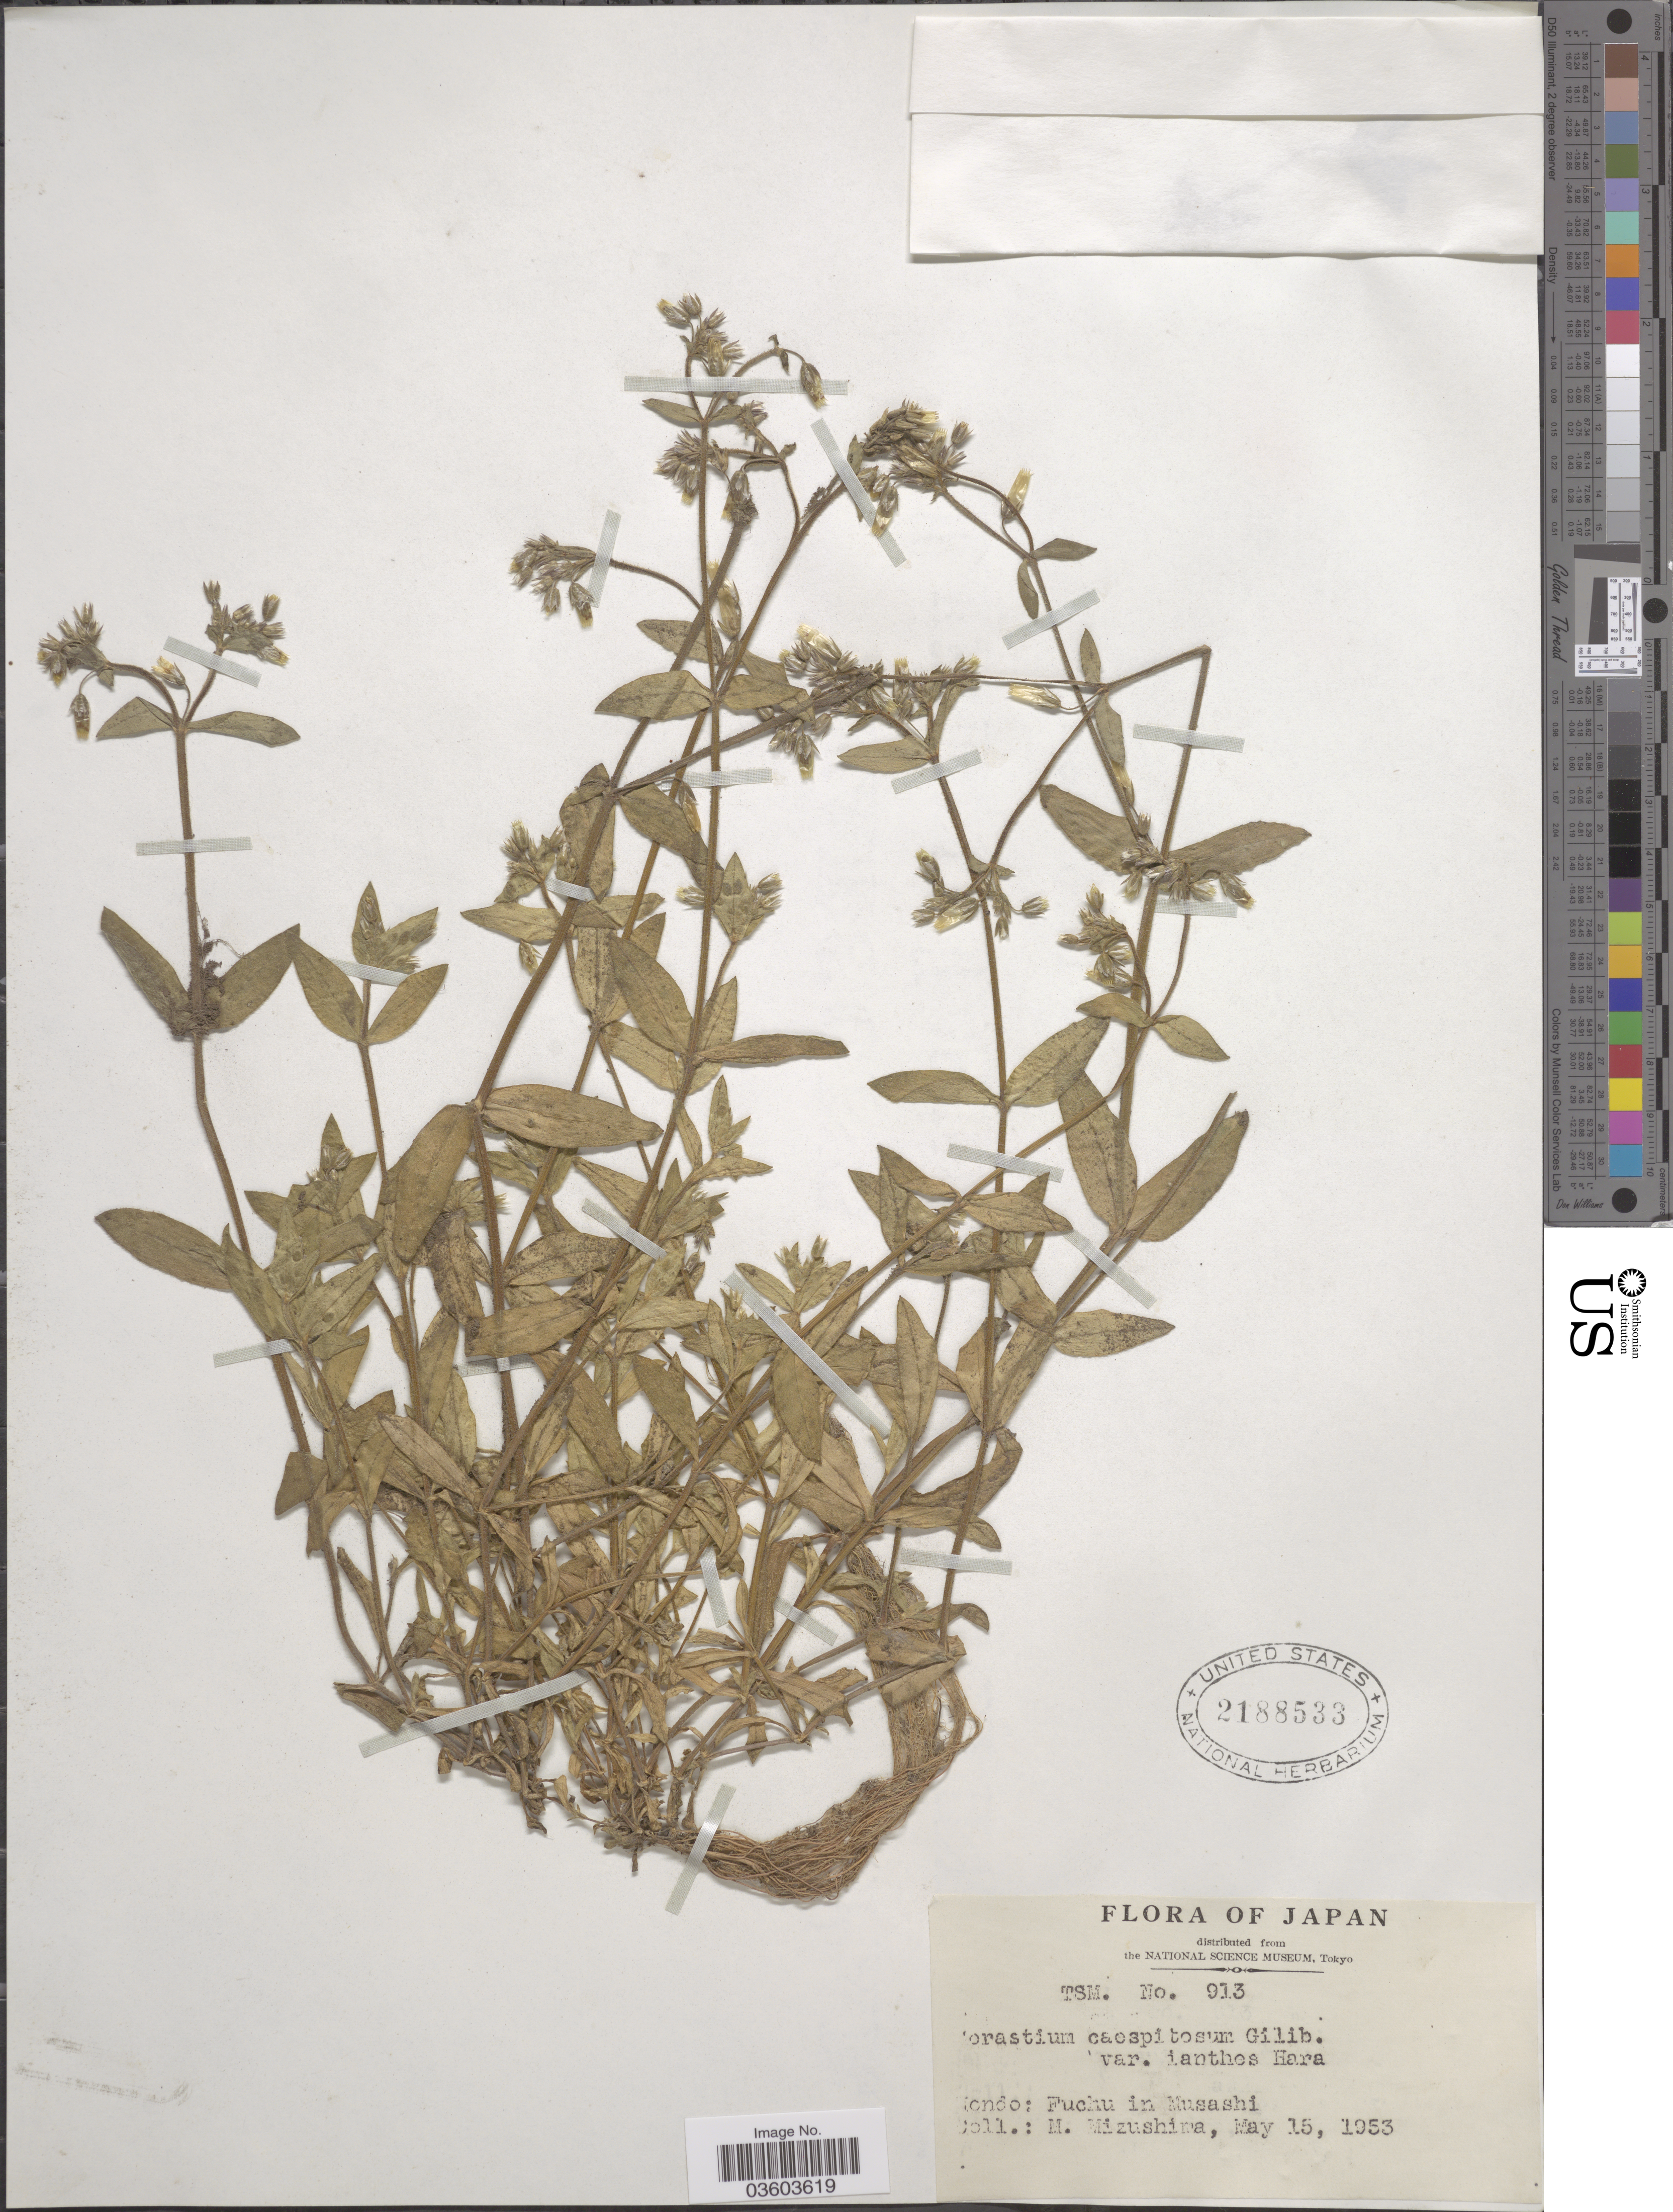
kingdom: Plantae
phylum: Tracheophyta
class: Magnoliopsida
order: Caryophyllales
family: Caryophyllaceae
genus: Cerastium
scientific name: Cerastium caespitosum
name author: Rchb. & Kit.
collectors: M. Mizushima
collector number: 913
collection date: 1953-05-15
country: Japan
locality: Hondo: Fuchu in Musashi.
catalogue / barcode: US 2188533